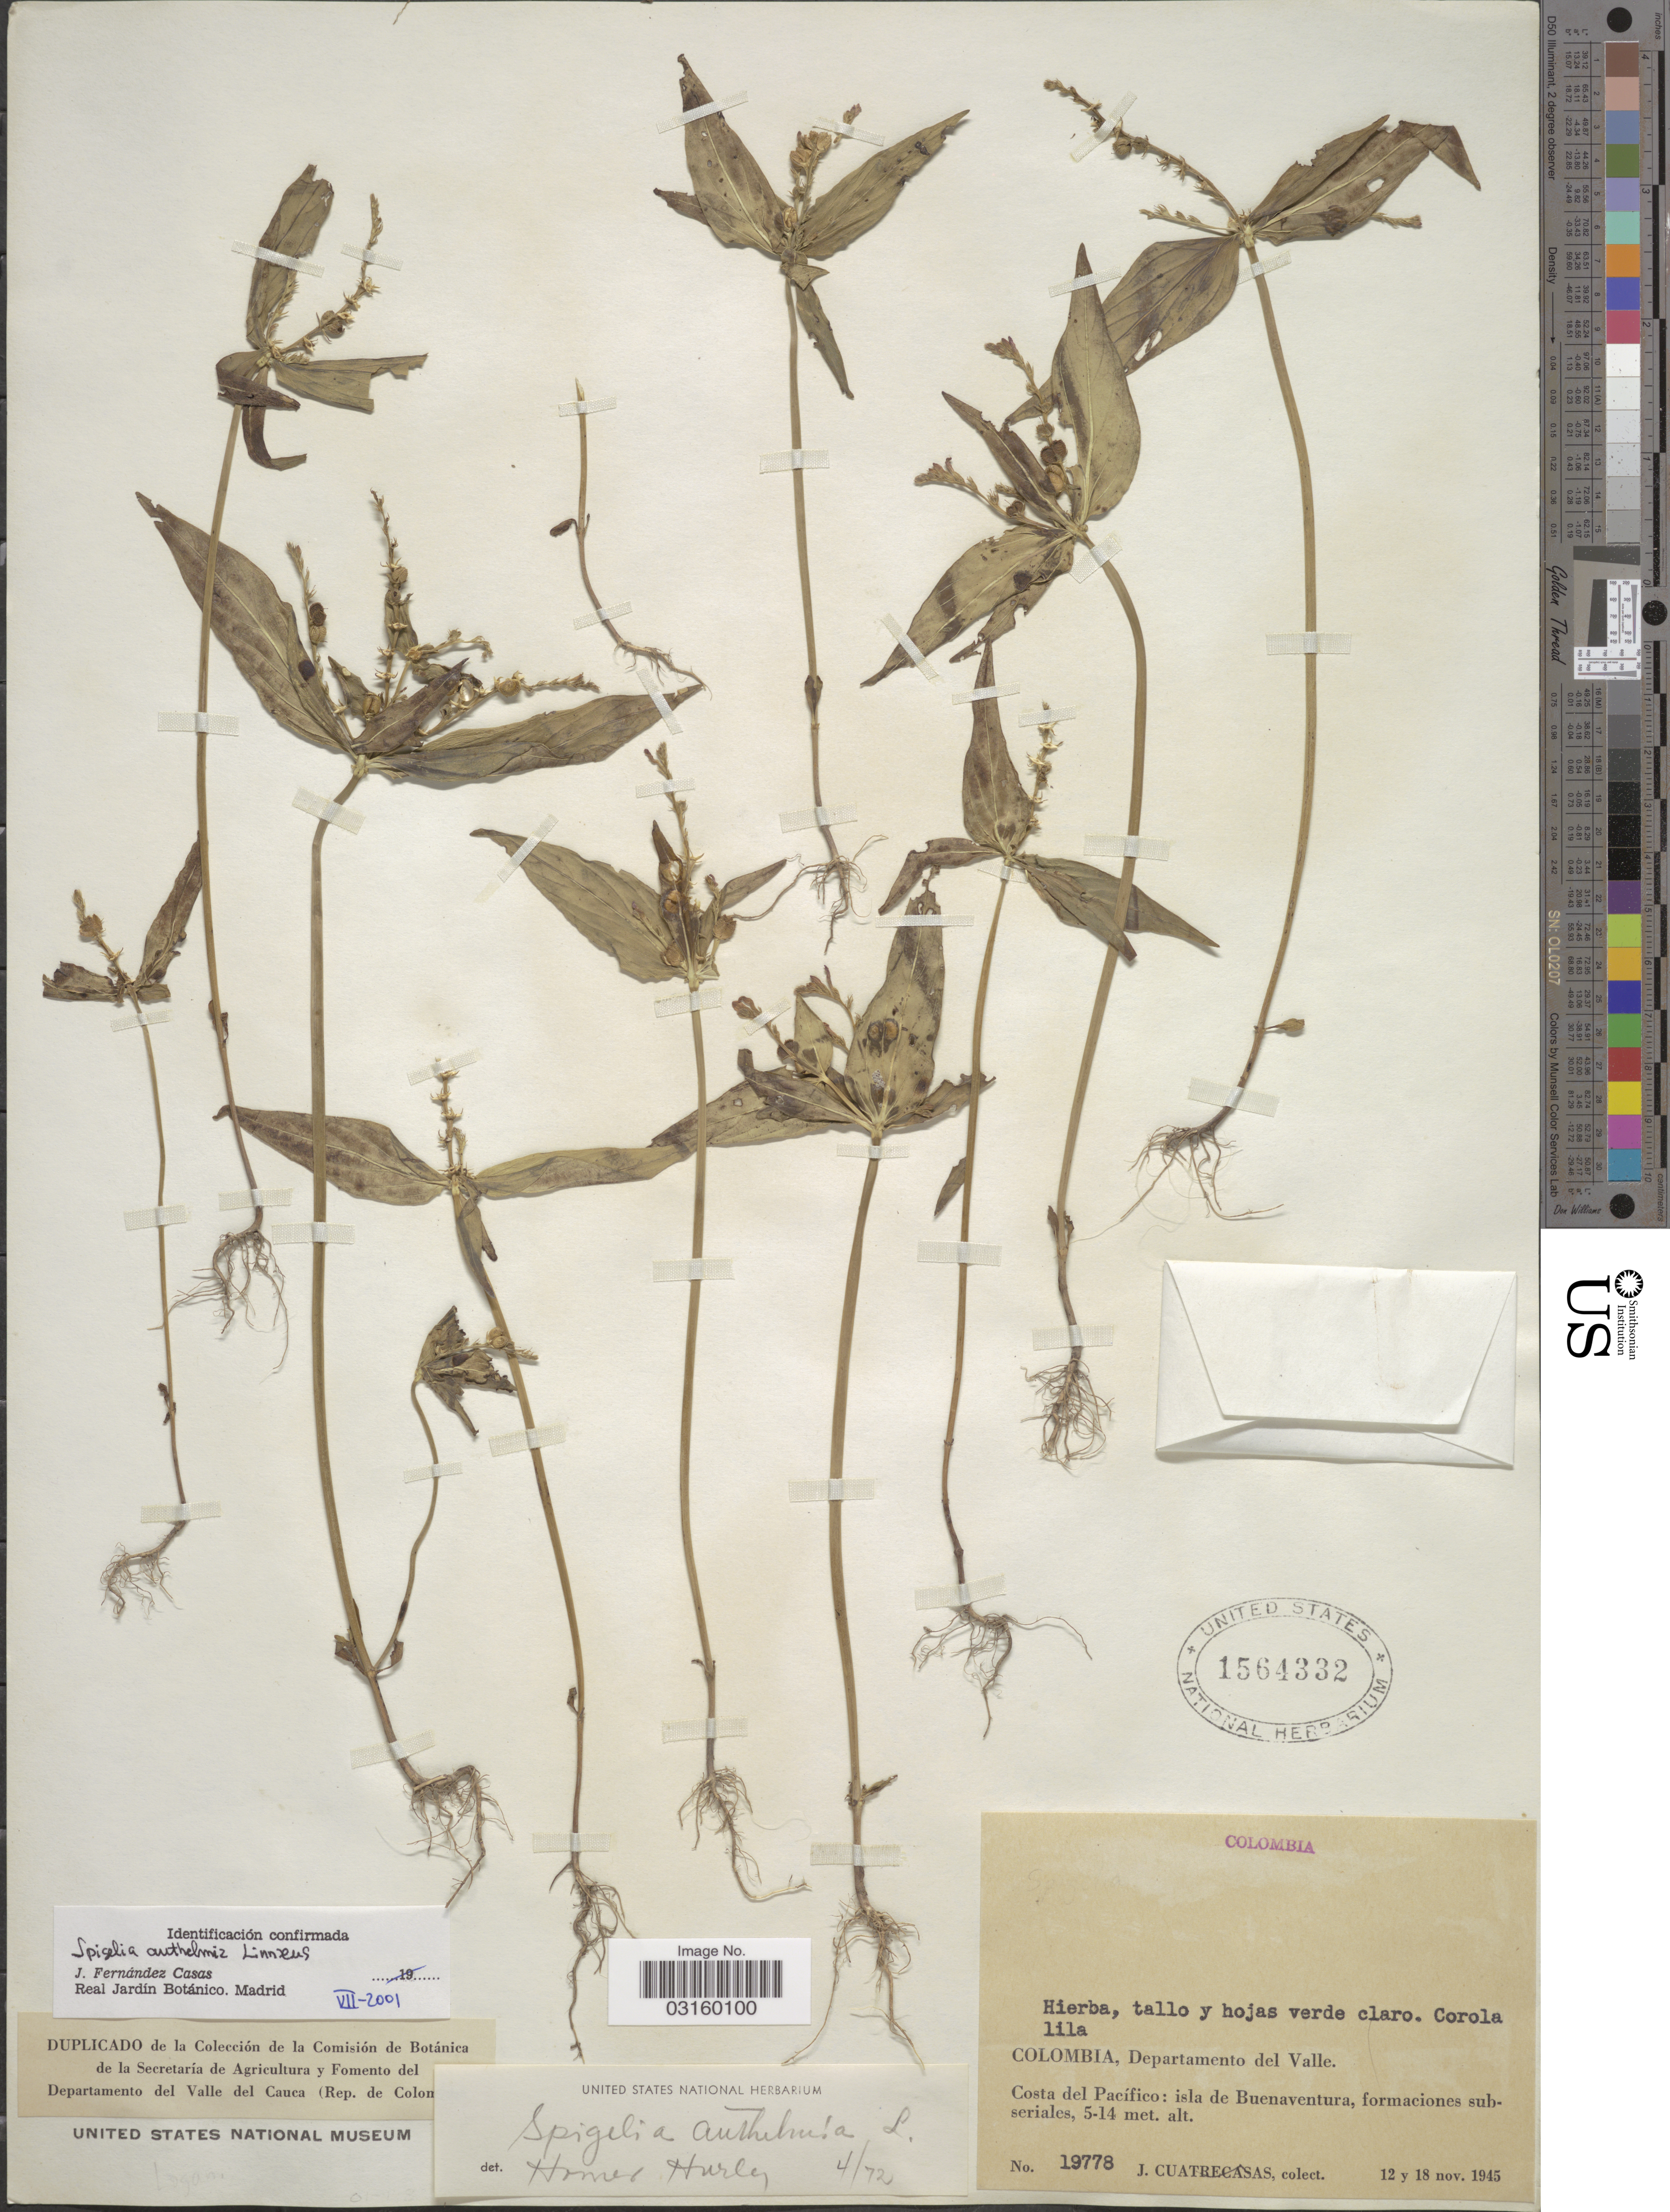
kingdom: Plantae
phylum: Tracheophyta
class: Magnoliopsida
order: Gentianales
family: Loganiaceae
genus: Spigelia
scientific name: Spigelia anthelmia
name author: L.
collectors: J. Cuatrecasas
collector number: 19778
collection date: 1945-11-12/1945-11-18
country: Colombia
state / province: Valle del Cauca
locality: Departamento del Valle. Costa del Pacífico: isla de Buenaventura, formaciones subseriales.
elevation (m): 5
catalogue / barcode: US 1564332